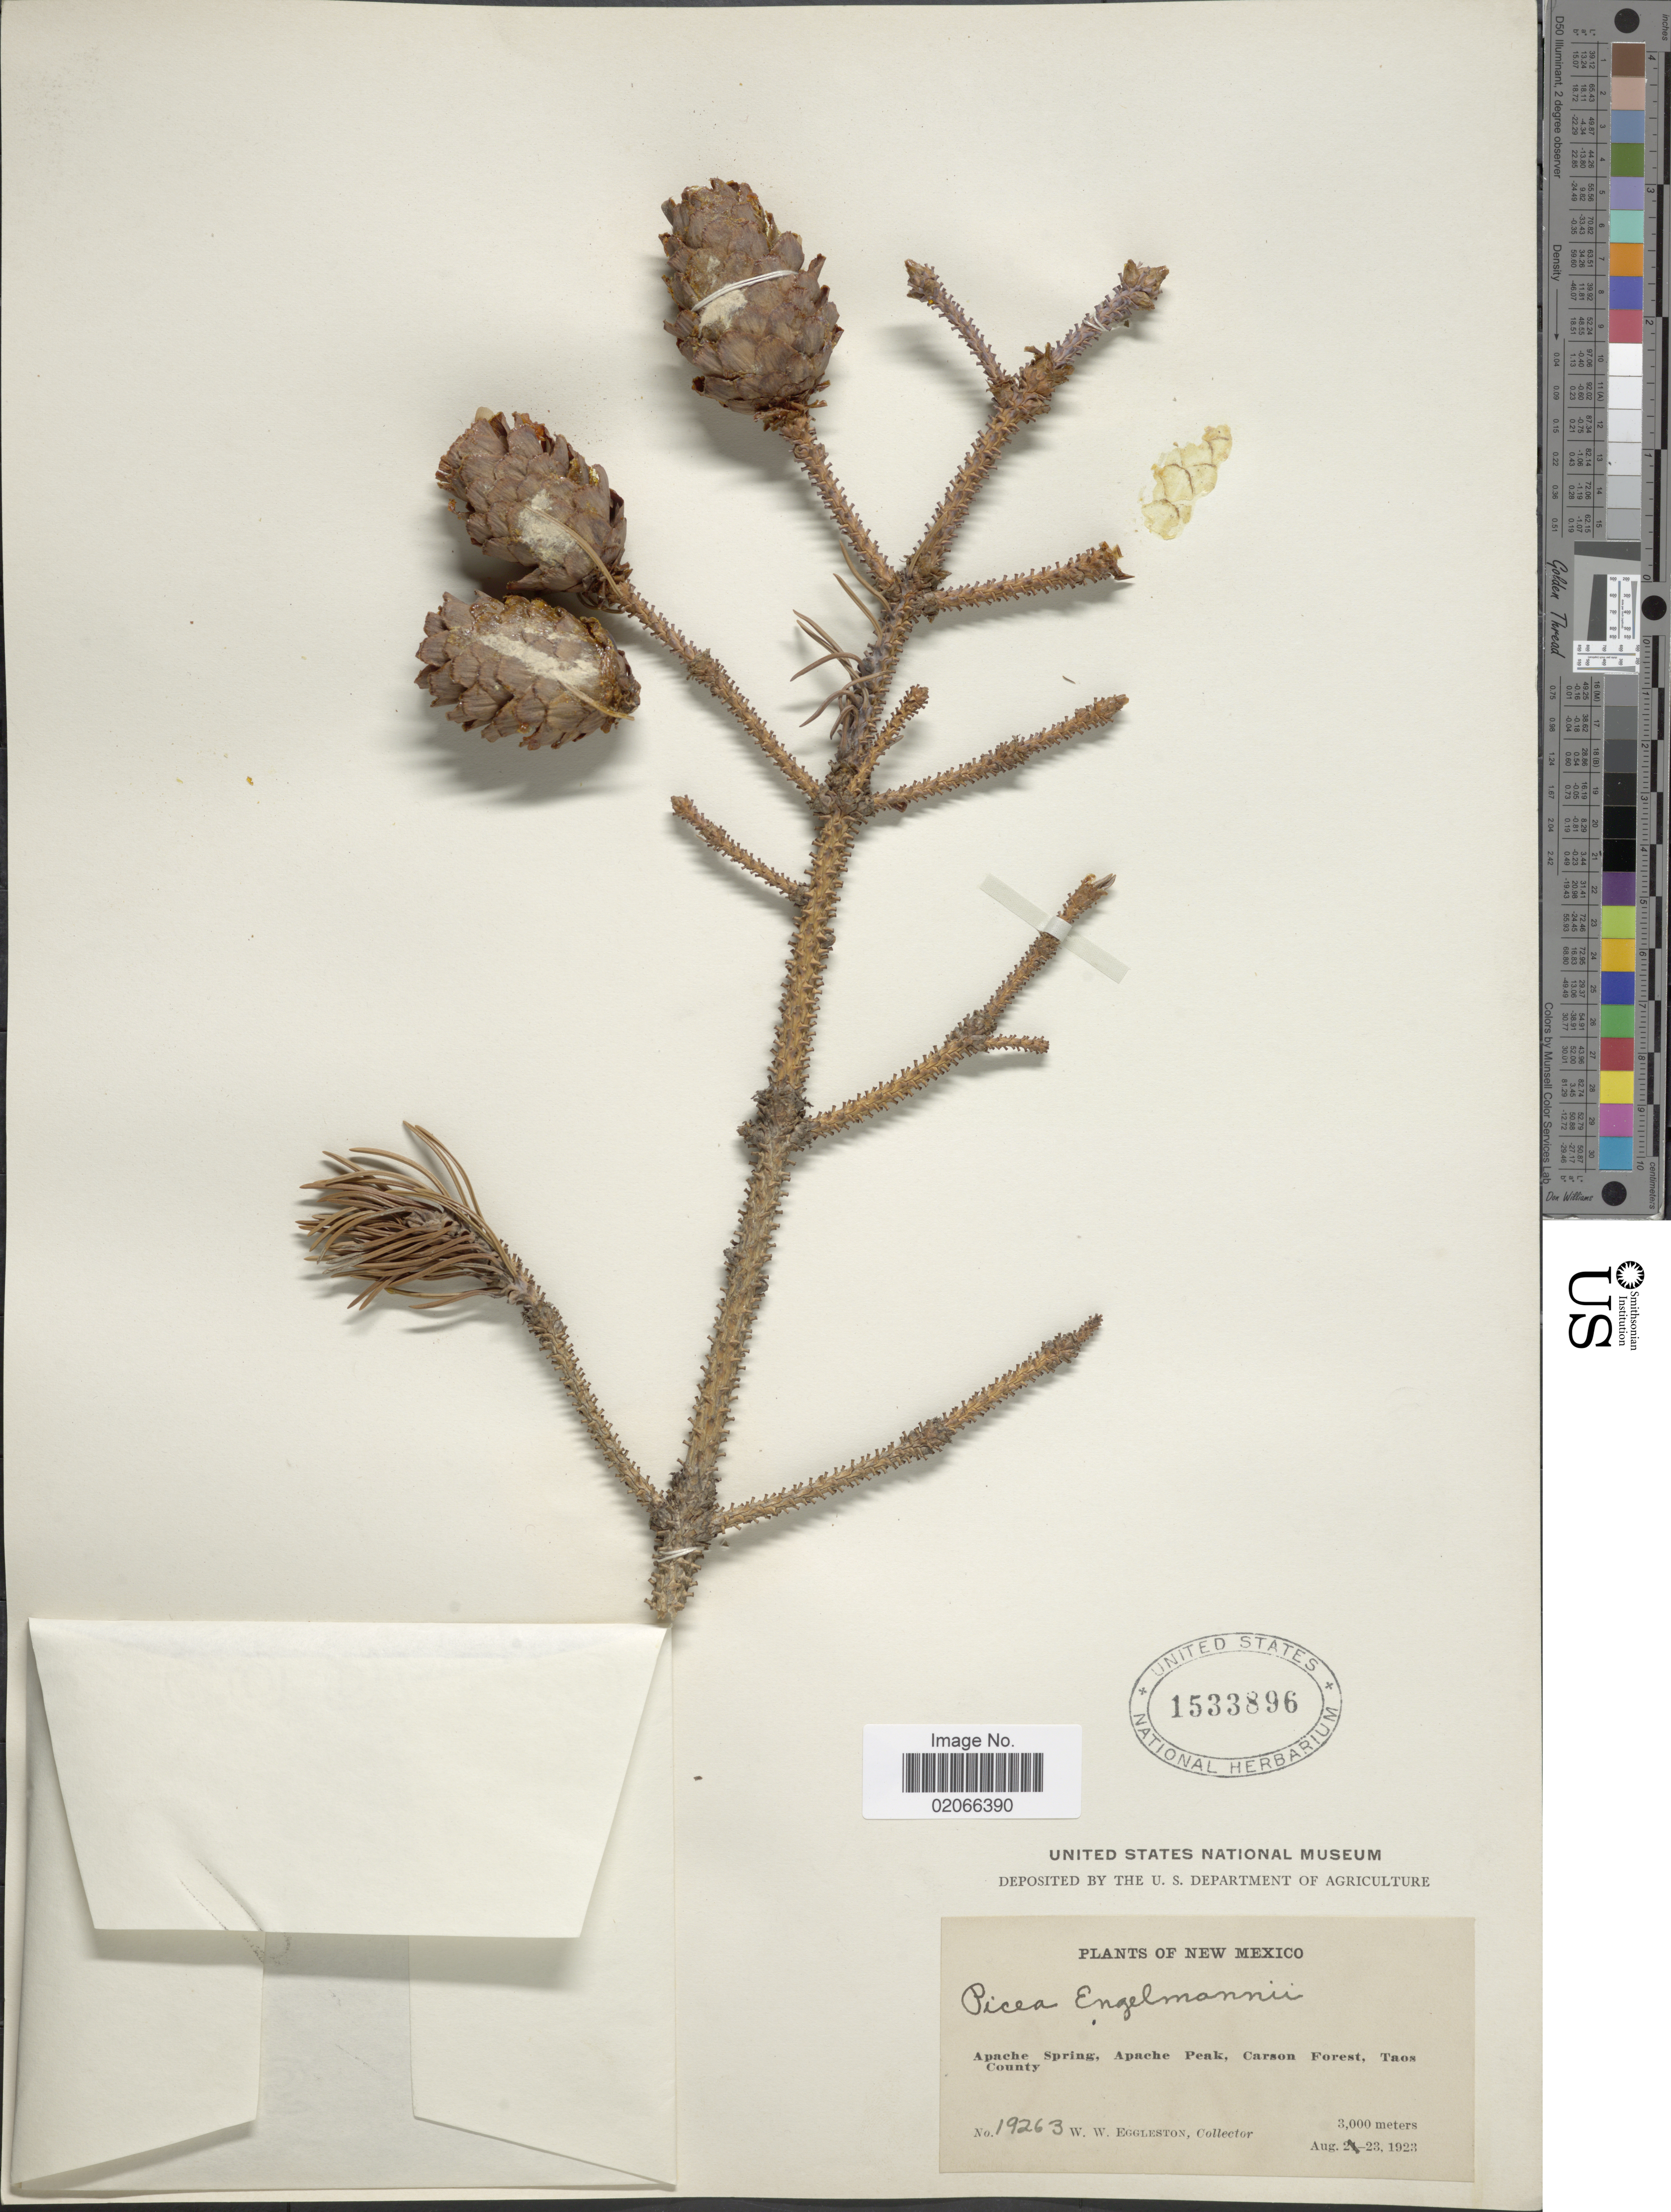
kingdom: Plantae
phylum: Tracheophyta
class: Pinopsida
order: Pinales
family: Pinaceae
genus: Picea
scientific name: Picea engelmannii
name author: Parry ex Engelm.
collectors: W. W. Eggleston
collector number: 19263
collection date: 1923-08-23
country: United States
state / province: New Mexico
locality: Apache Spring, Apache Peak, Carson Forest, Taos County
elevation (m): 3000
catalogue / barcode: US 1533896